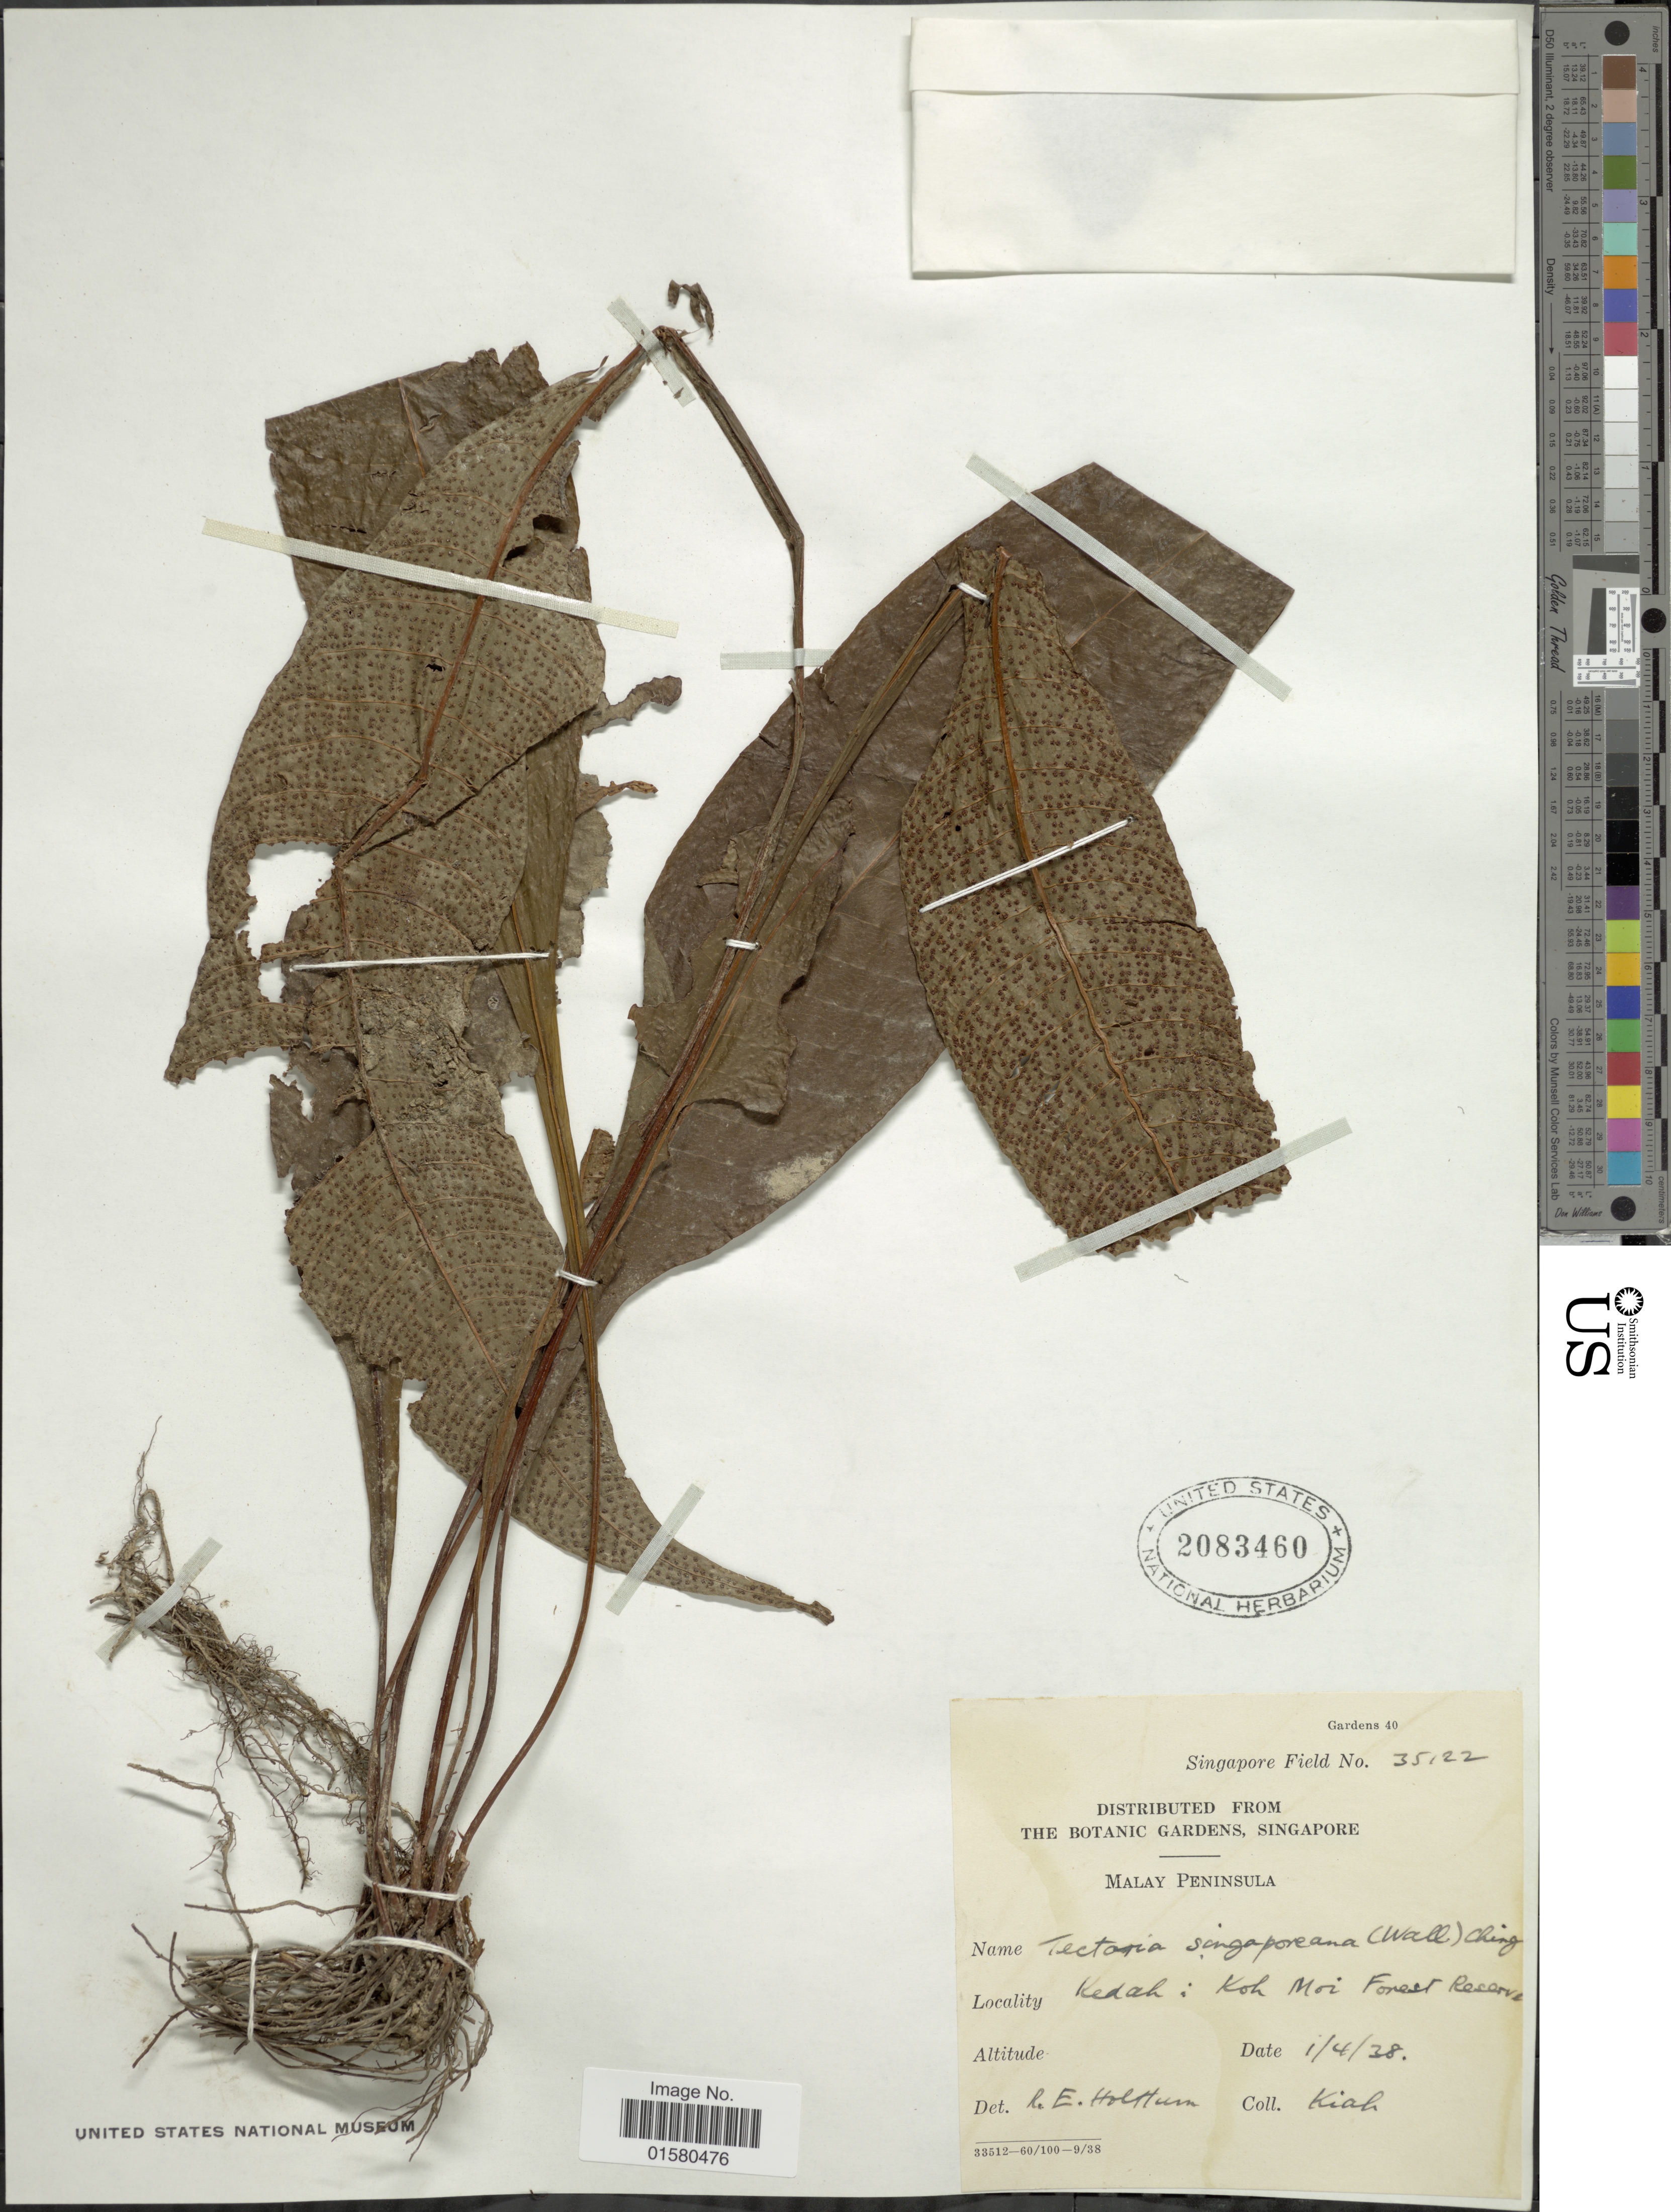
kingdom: Plantae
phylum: Tracheophyta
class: Polypodiopsida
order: Polypodiales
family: Tectariaceae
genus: Tectaria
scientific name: Tectaria singaporeana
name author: (Wall. ex Hook. & Grev.) Copel.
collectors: R. E. Holttum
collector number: Singapore Field 35122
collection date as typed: Transcribed d/m/y: 1/4/38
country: Malaysia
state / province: Kedah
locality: Malay Peninsula, Kedahm Koh Moi Forest reserve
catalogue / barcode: US 2083460